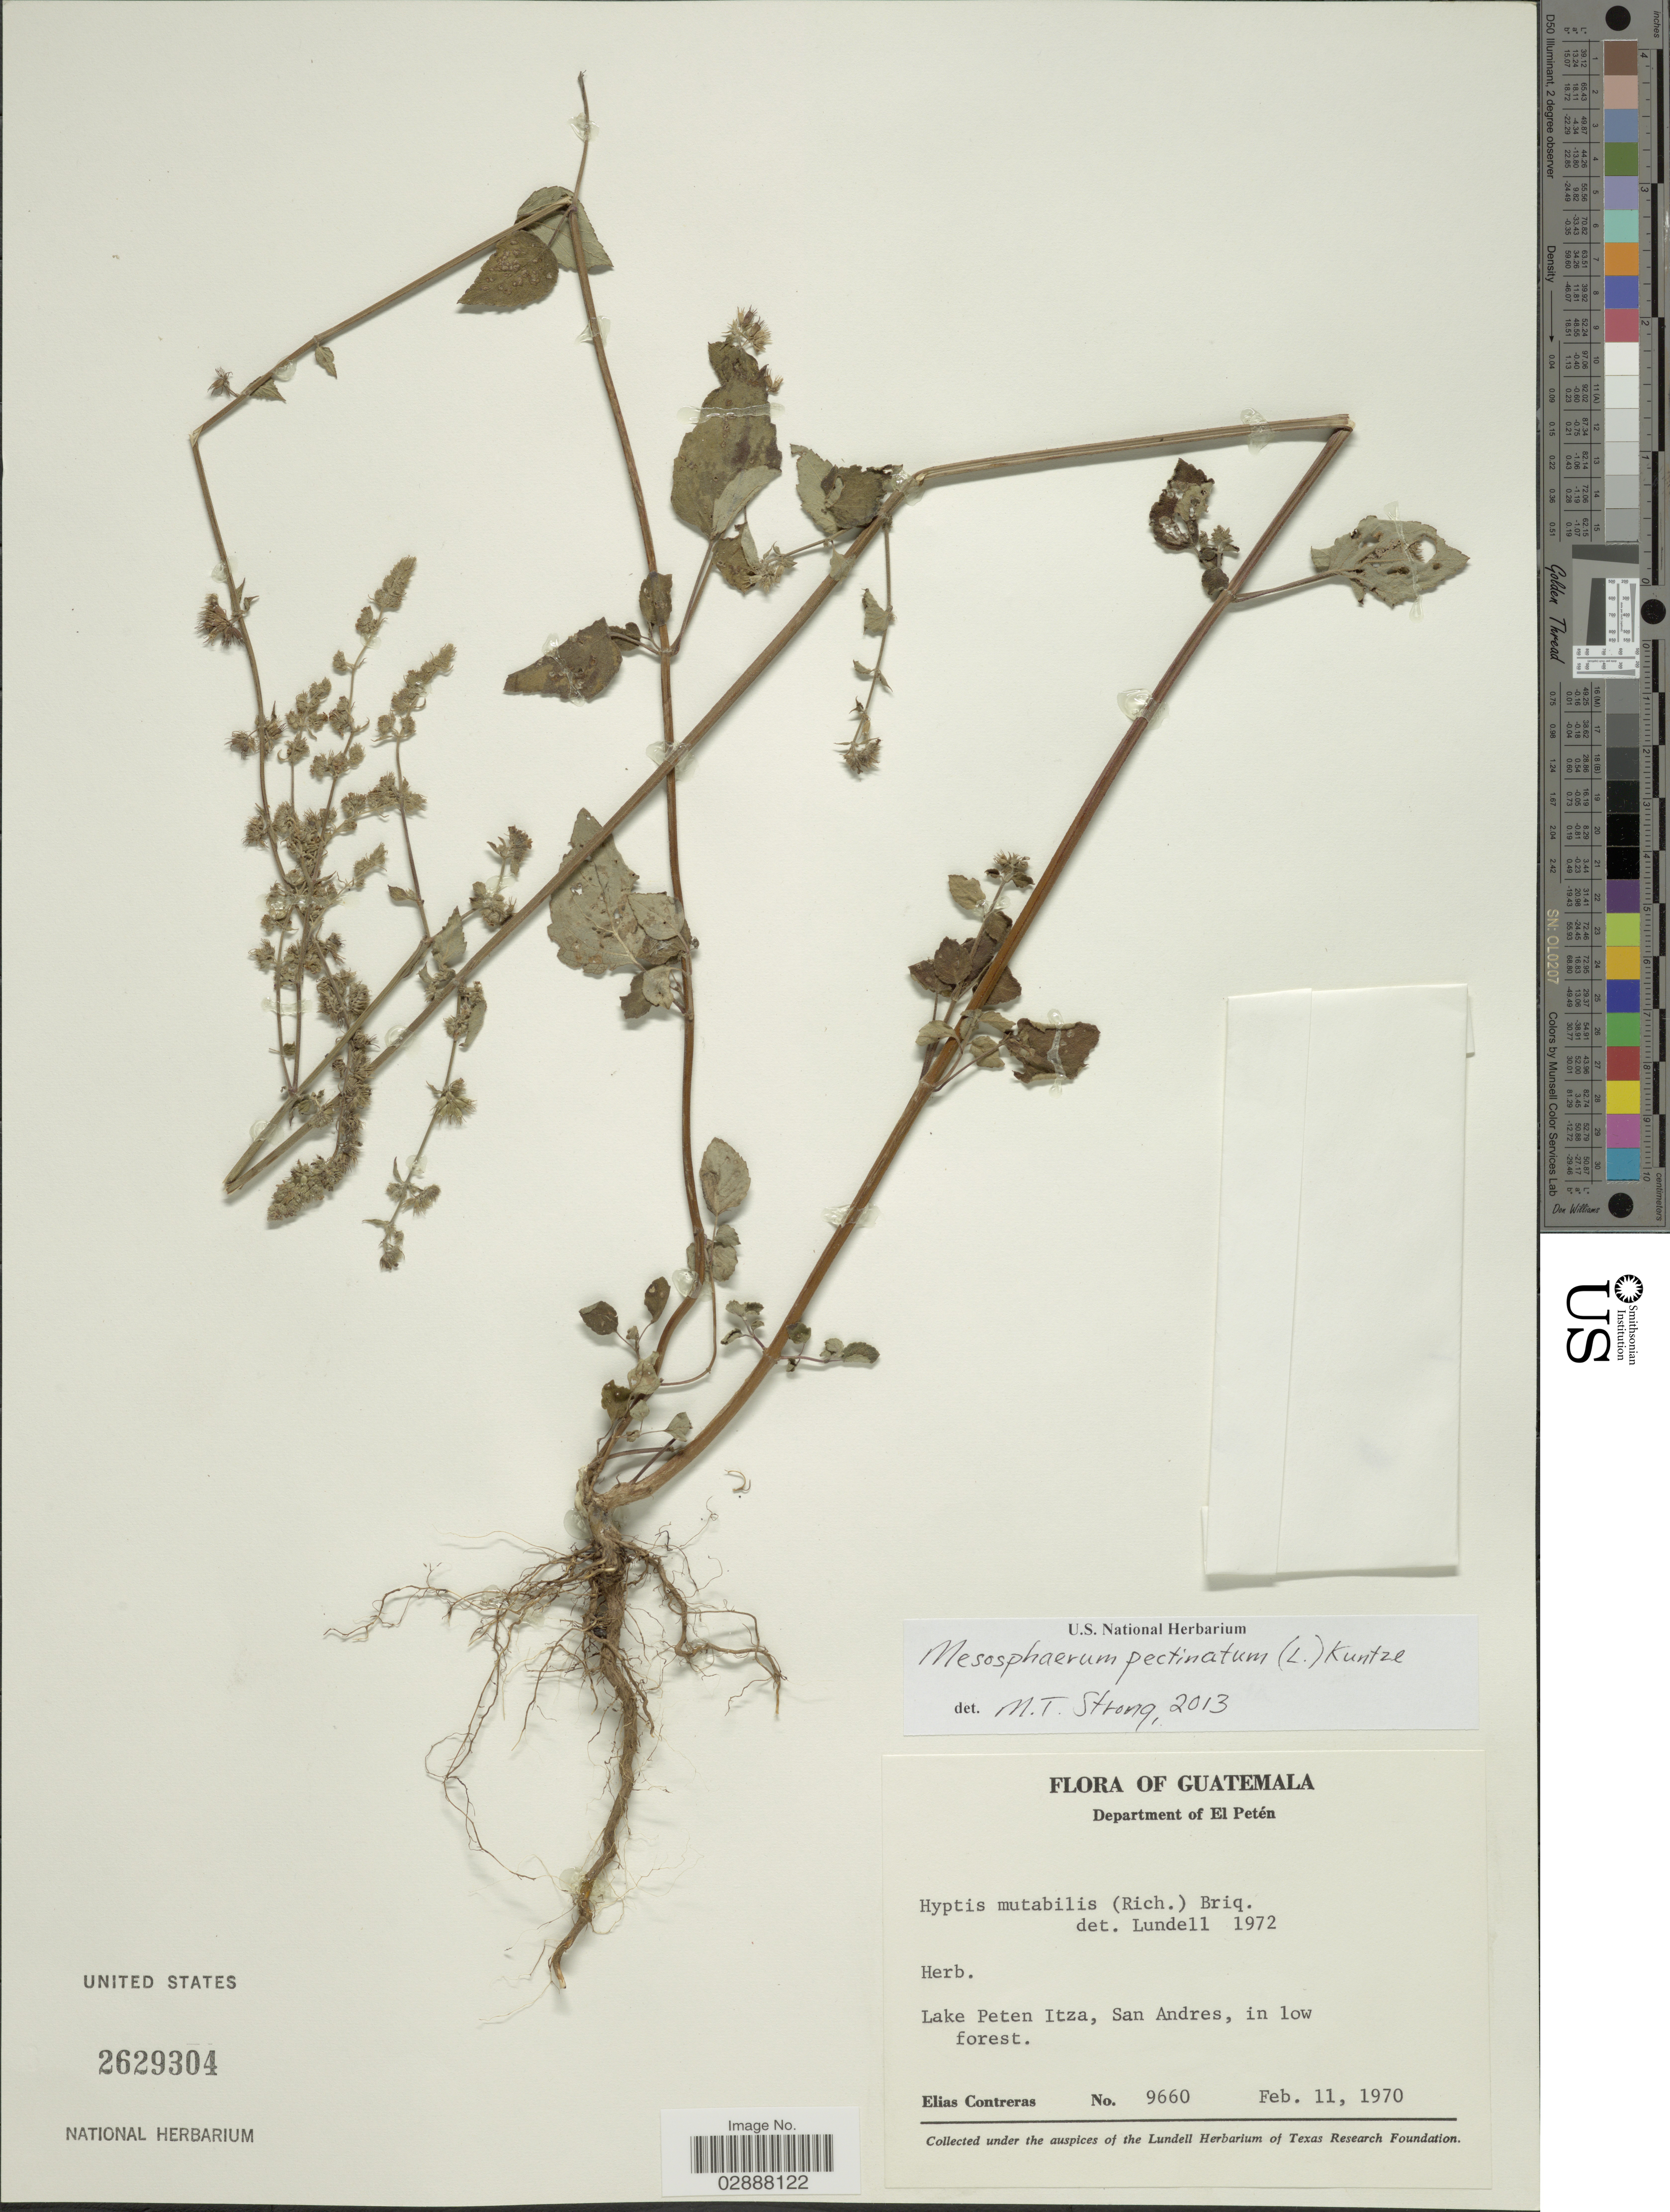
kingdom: Plantae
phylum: Tracheophyta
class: Magnoliopsida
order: Lamiales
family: Lamiaceae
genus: Mesosphaerum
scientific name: Mesosphaerum pectinatum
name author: (L.) Kuntze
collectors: E. Contreras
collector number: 9660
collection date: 1970-02-11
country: Guatemala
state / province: El Petén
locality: Department of El Petén. Lake Peten Itza, San Andres, in low forest.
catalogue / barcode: US 2629304